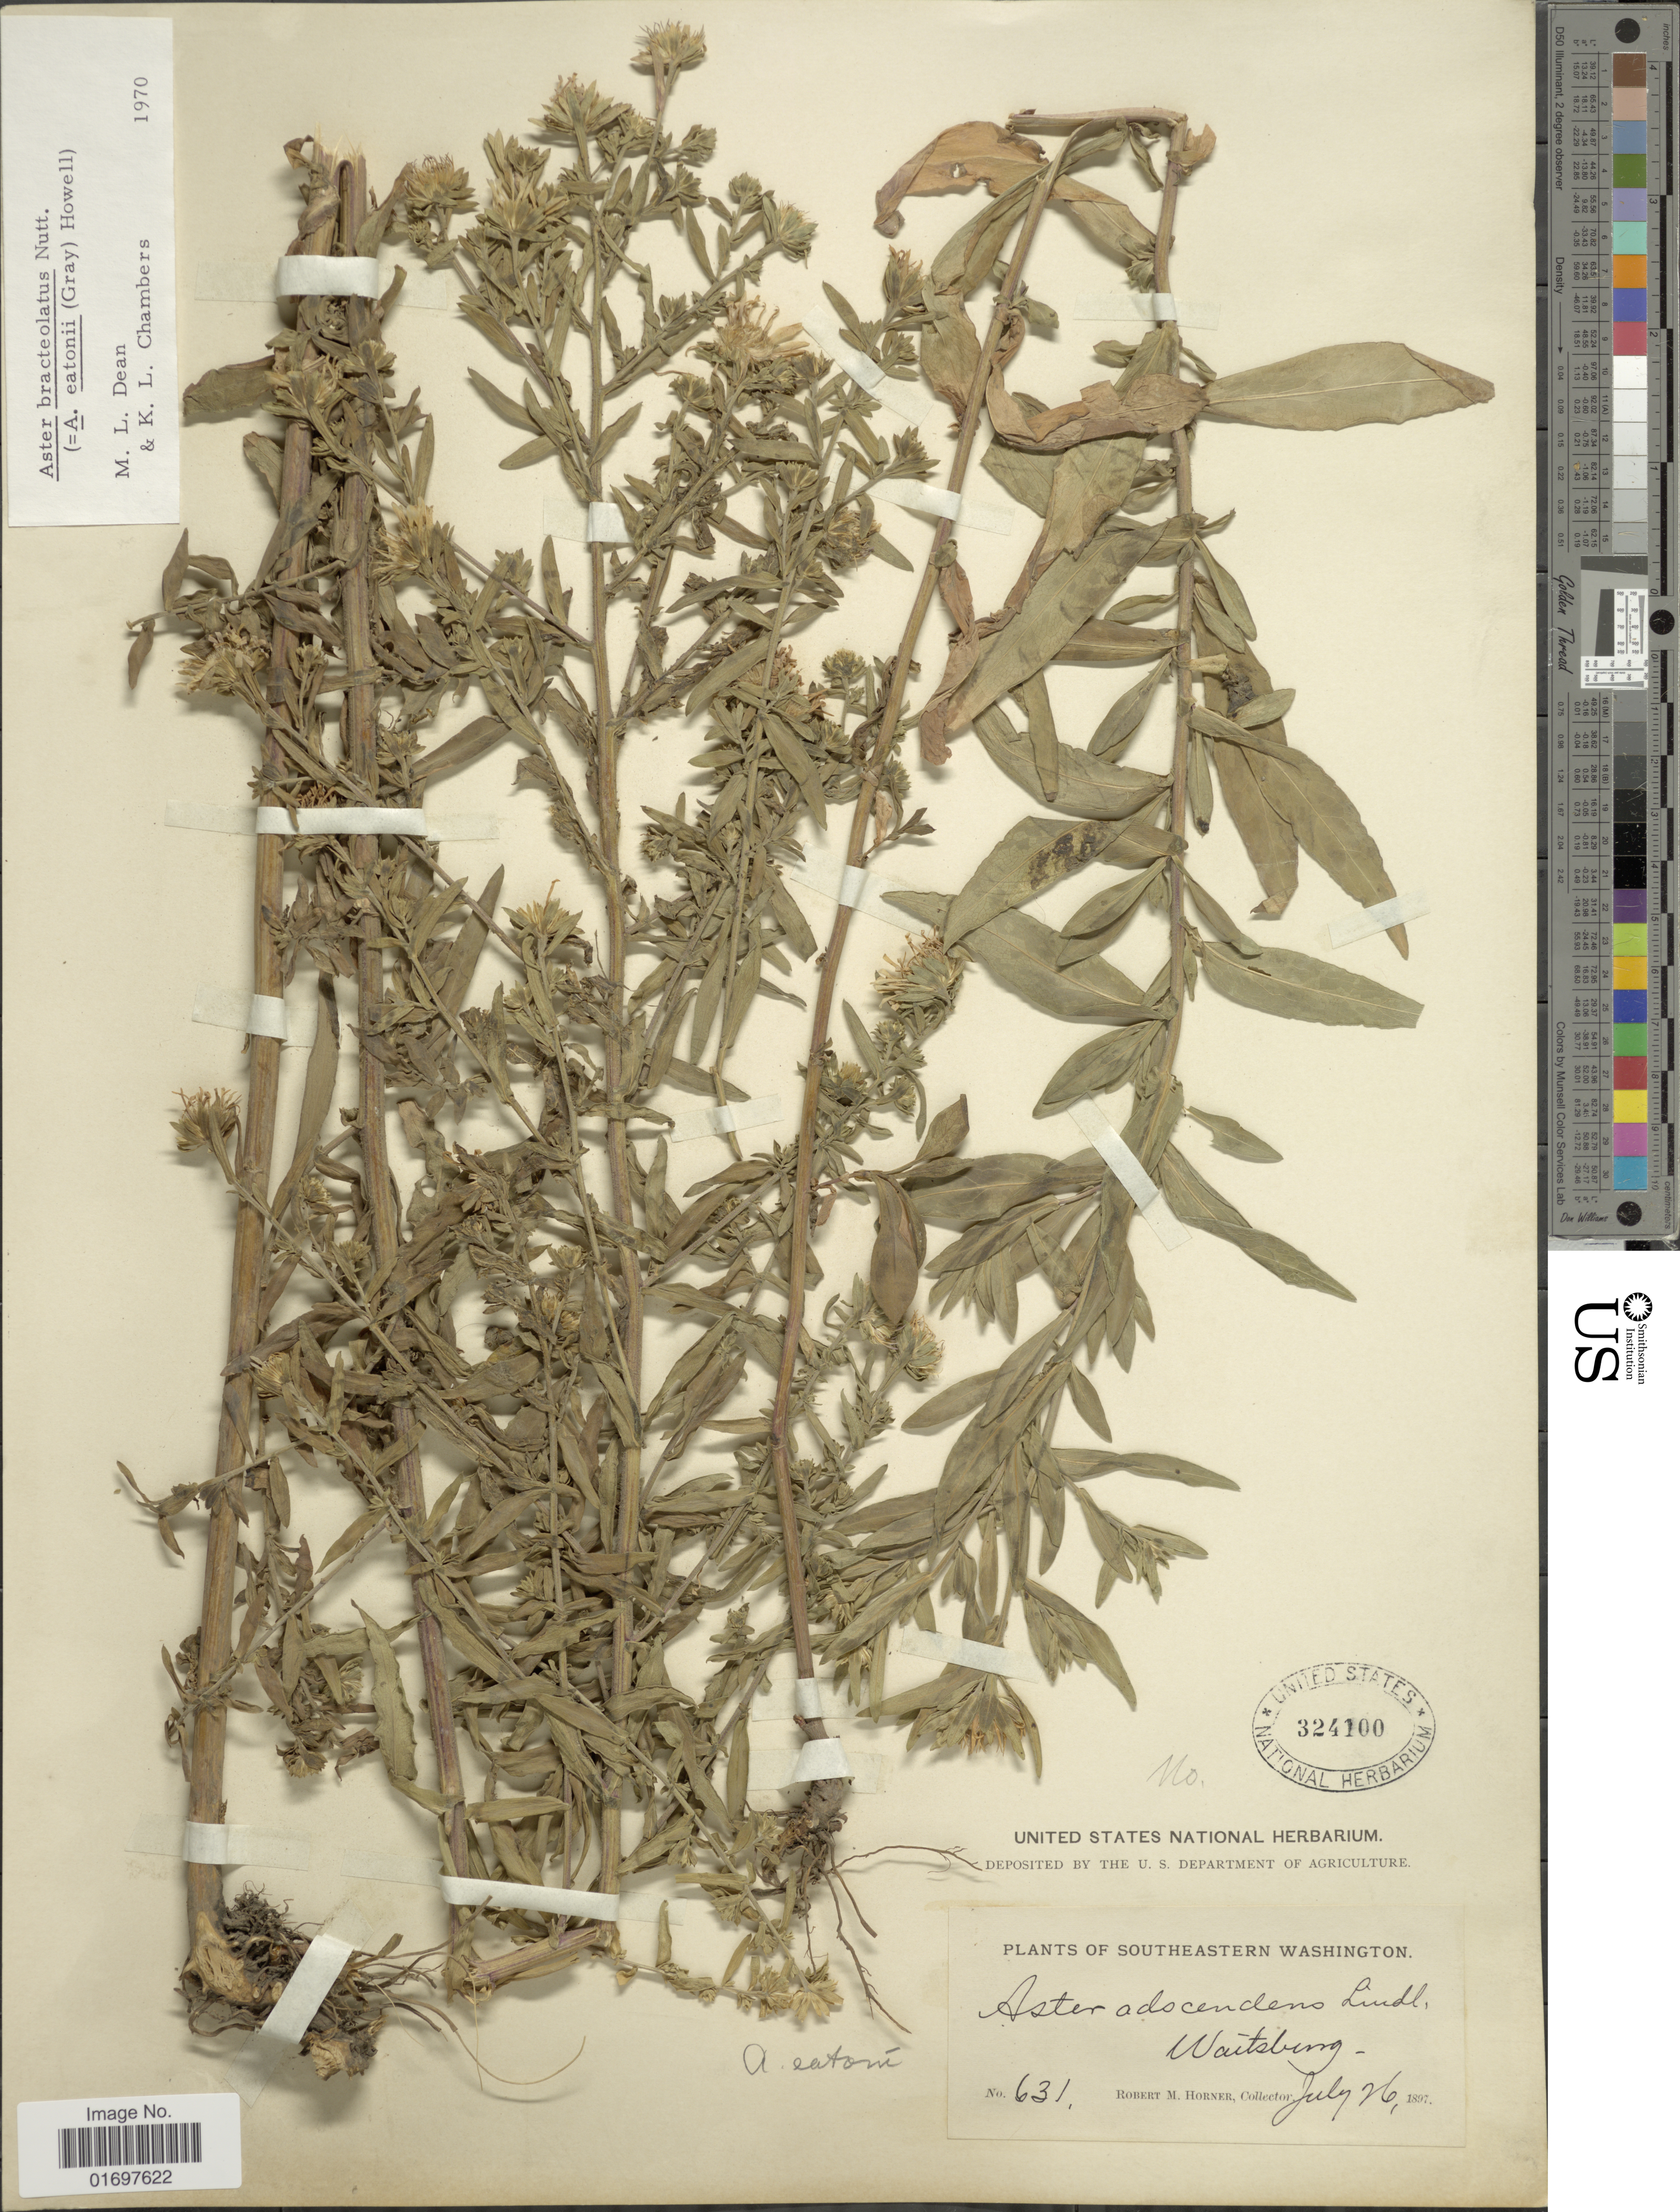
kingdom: Plantae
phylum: Tracheophyta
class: Magnoliopsida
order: Asterales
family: Asteraceae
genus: Symphyotrichum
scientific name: Symphyotrichum bracteolatum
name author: (Nutt.) G.L. Nesom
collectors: R. Horner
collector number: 631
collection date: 1897-07-26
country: United States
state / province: Washington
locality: Southeatern Washington, Waitsburg.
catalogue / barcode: US 342100